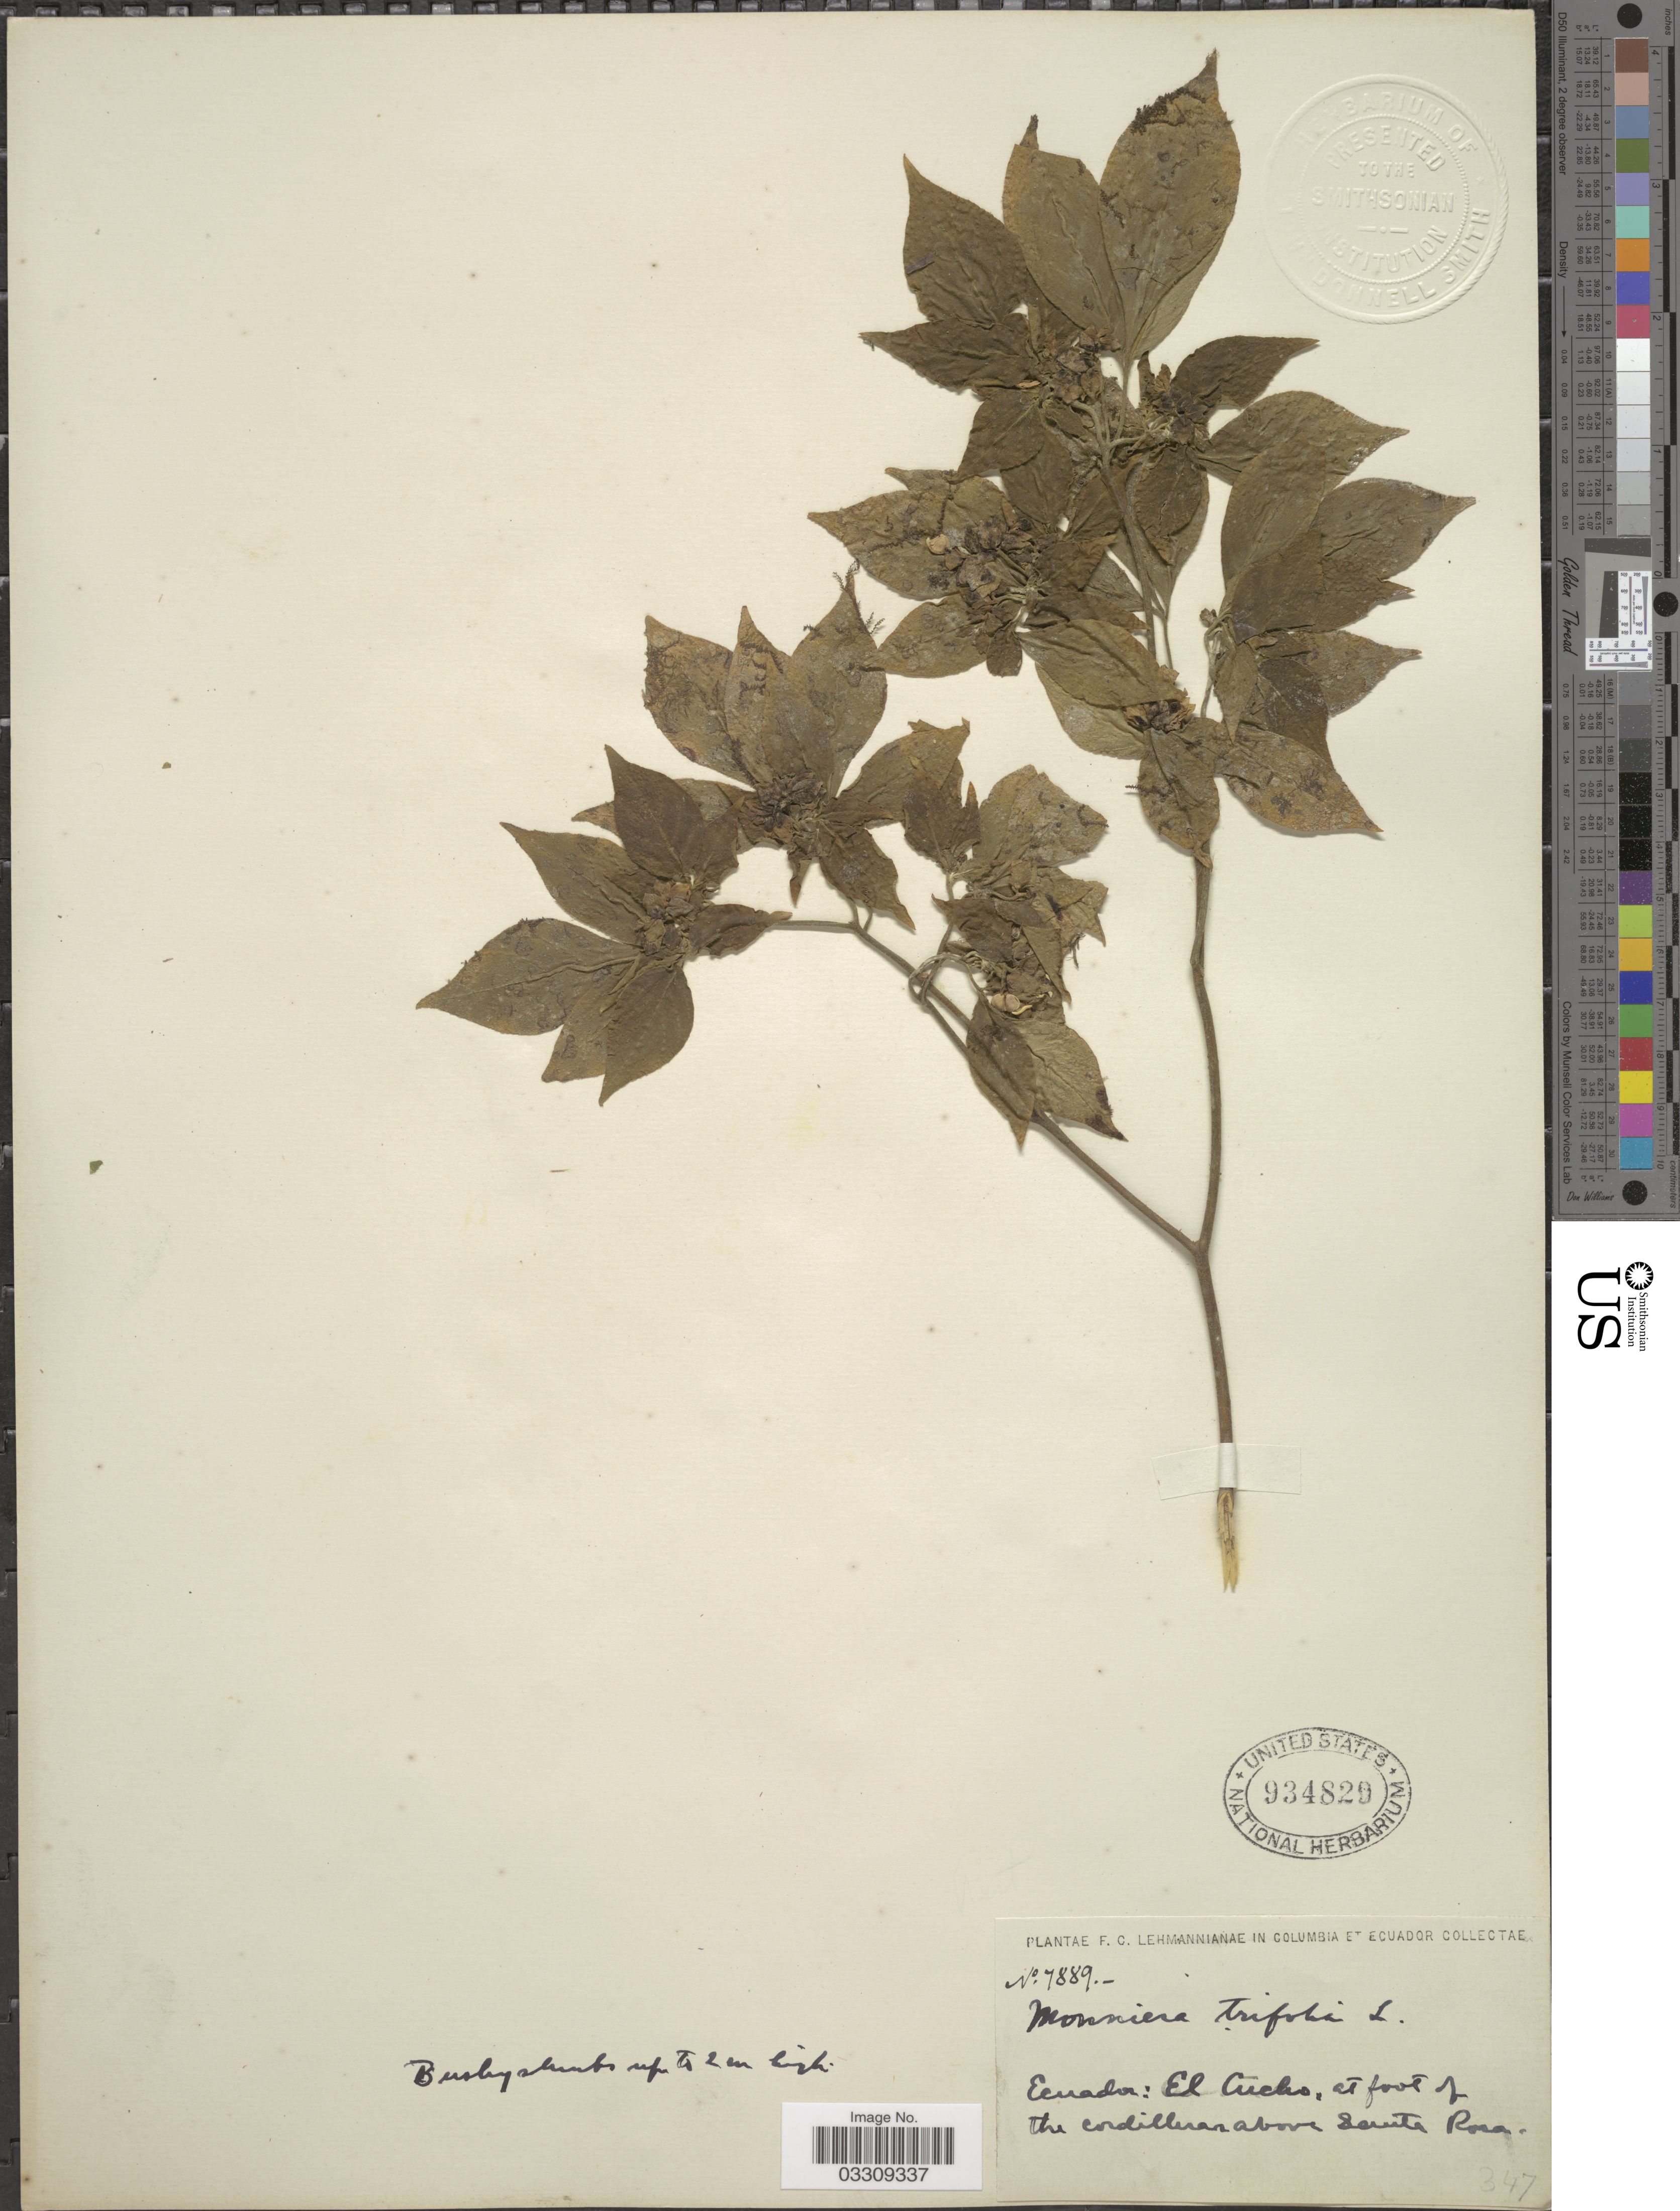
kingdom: Plantae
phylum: Tracheophyta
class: Magnoliopsida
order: Sapindales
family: Rutaceae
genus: Ertela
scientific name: Ertela trifolia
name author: (L.) Kuntze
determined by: Strong, Mark T., (BOT), Smithsonian Institution - National Museum of Natural History (UNITED STATES)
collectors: F. C. Lehmann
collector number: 7889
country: Ecuador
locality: El Cucho, at foot of the Cordillera above Santa Rosa.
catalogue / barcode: US 934829